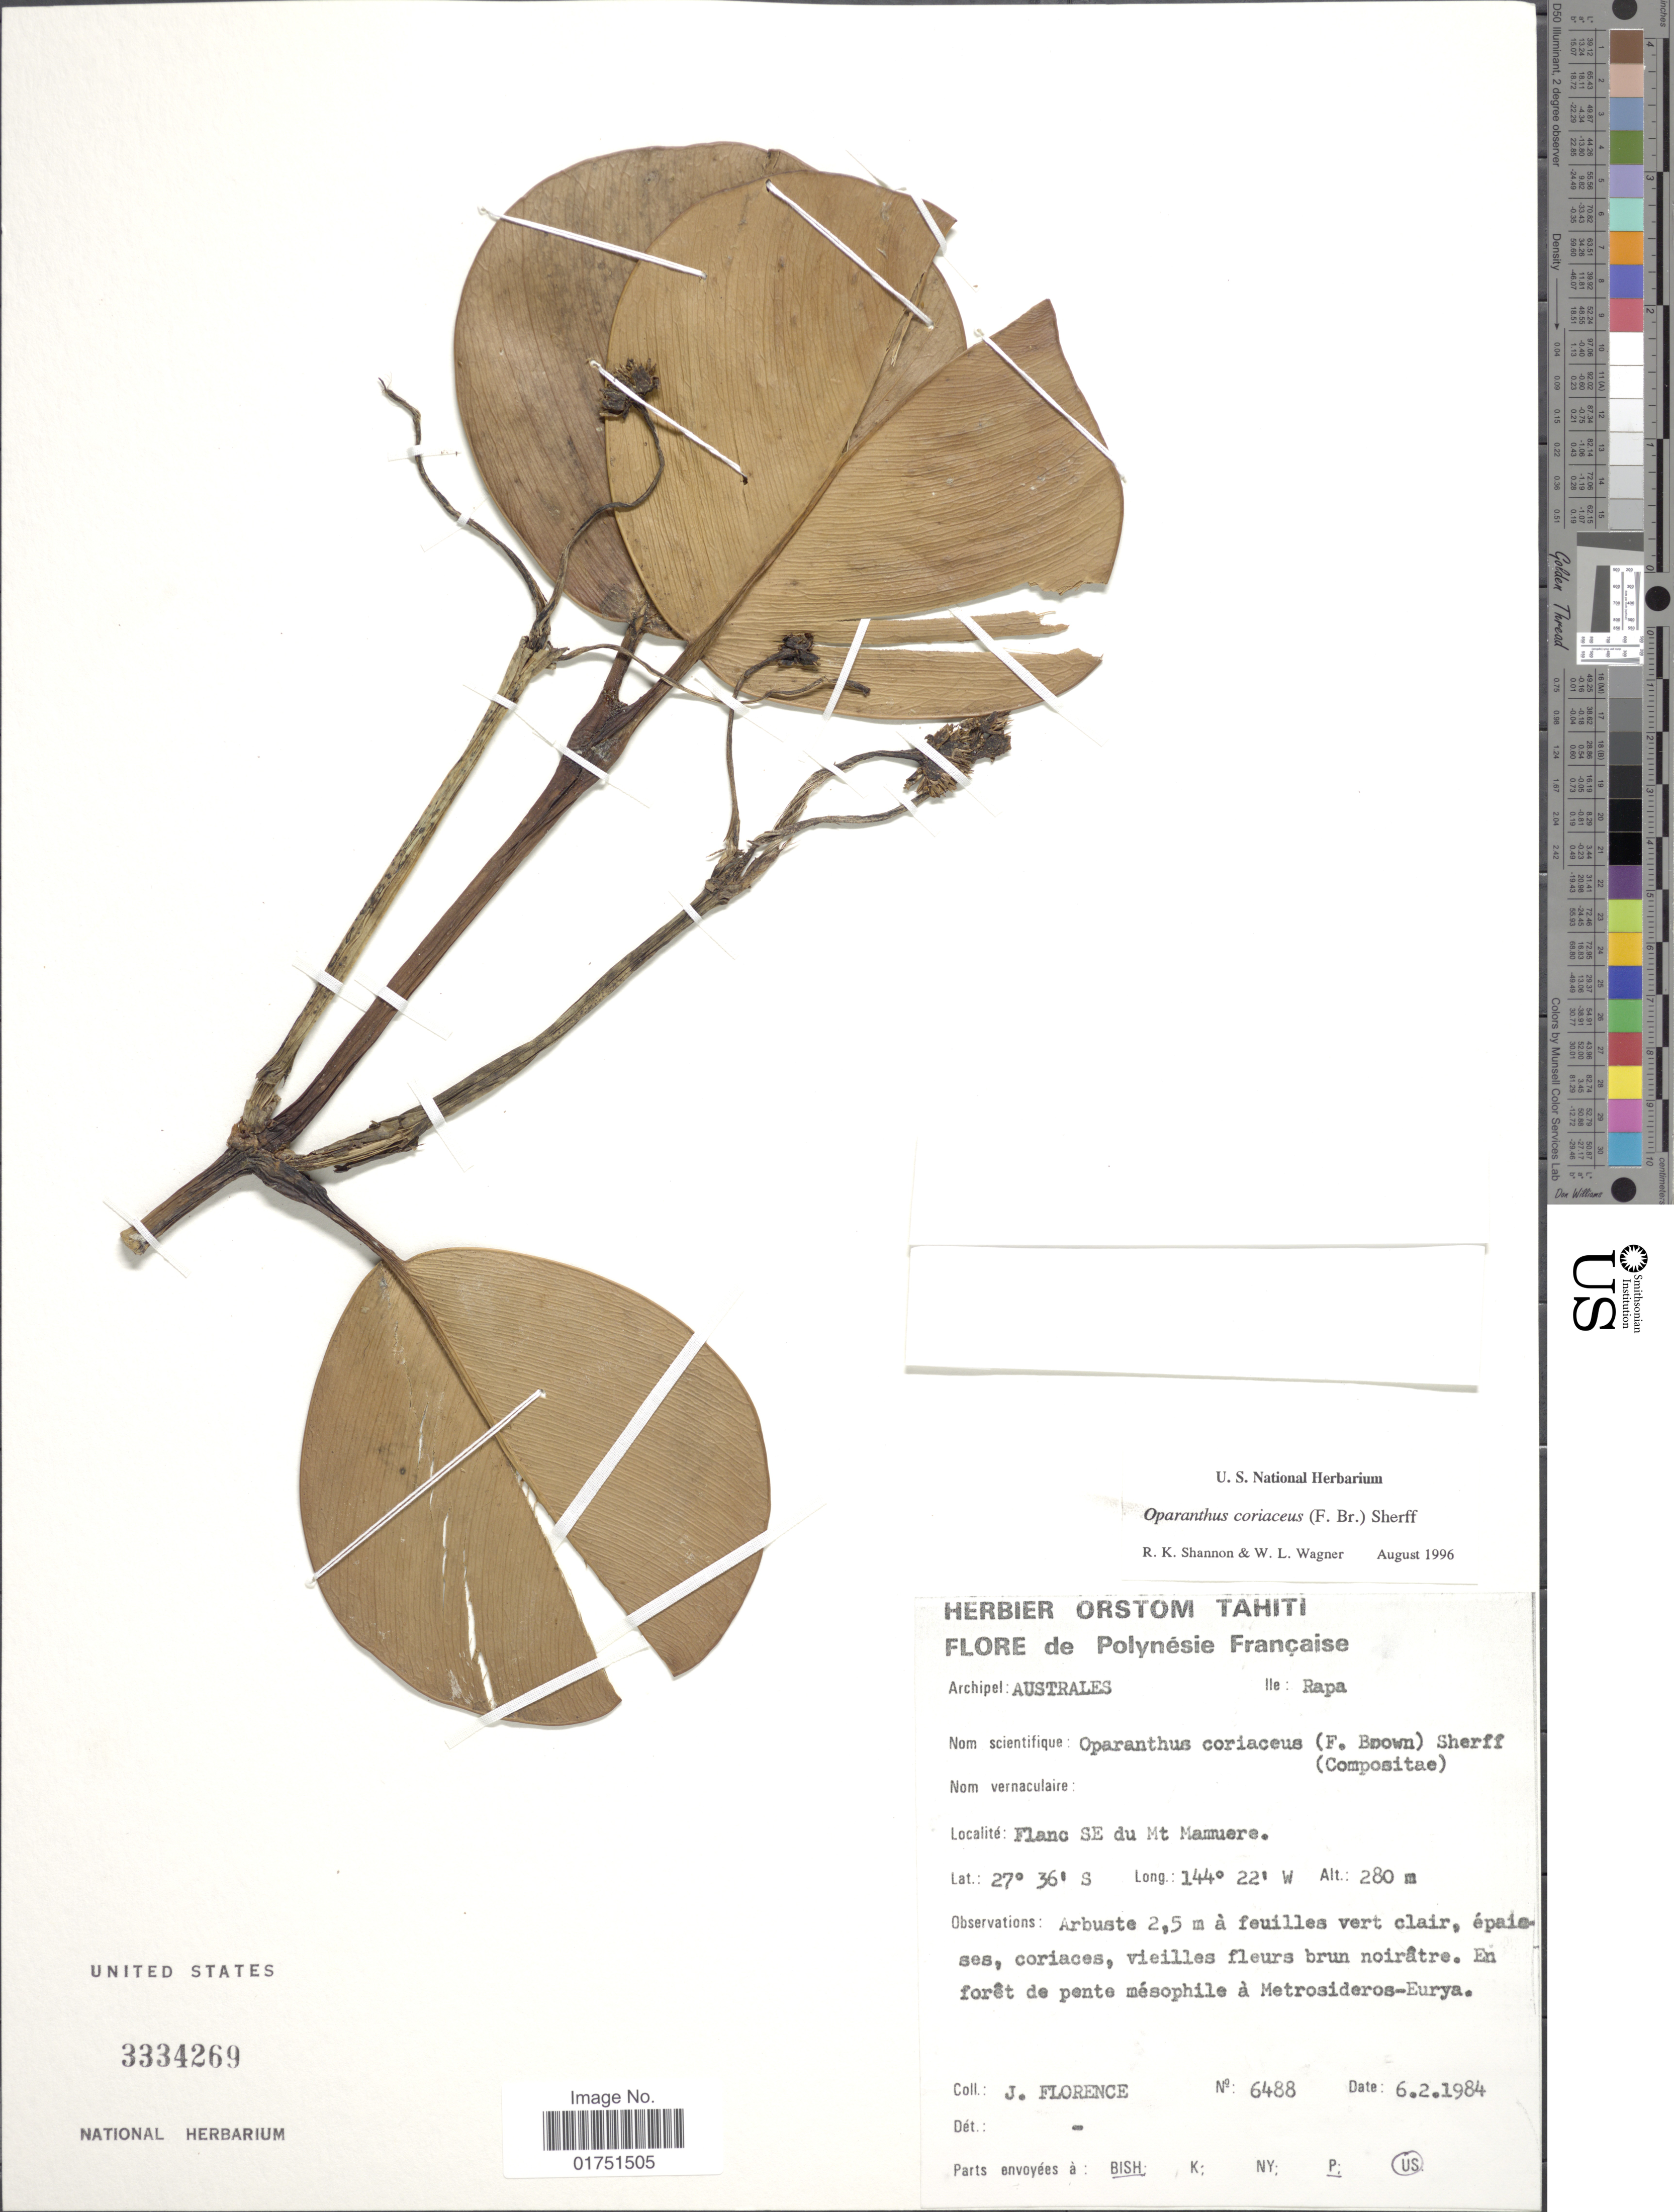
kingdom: Plantae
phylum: Tracheophyta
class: Magnoliopsida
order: Asterales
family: Asteraceae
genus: Oparanthus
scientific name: Oparanthus coriaceus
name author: (F. Br.) Sherff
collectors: J. Florence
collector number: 6488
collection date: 1984-02-06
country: French Polynesia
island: Rapa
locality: Archipel: Australes. Ile: Rapa. Flanc SE du Mt Mamuere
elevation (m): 280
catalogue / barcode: US 3334269